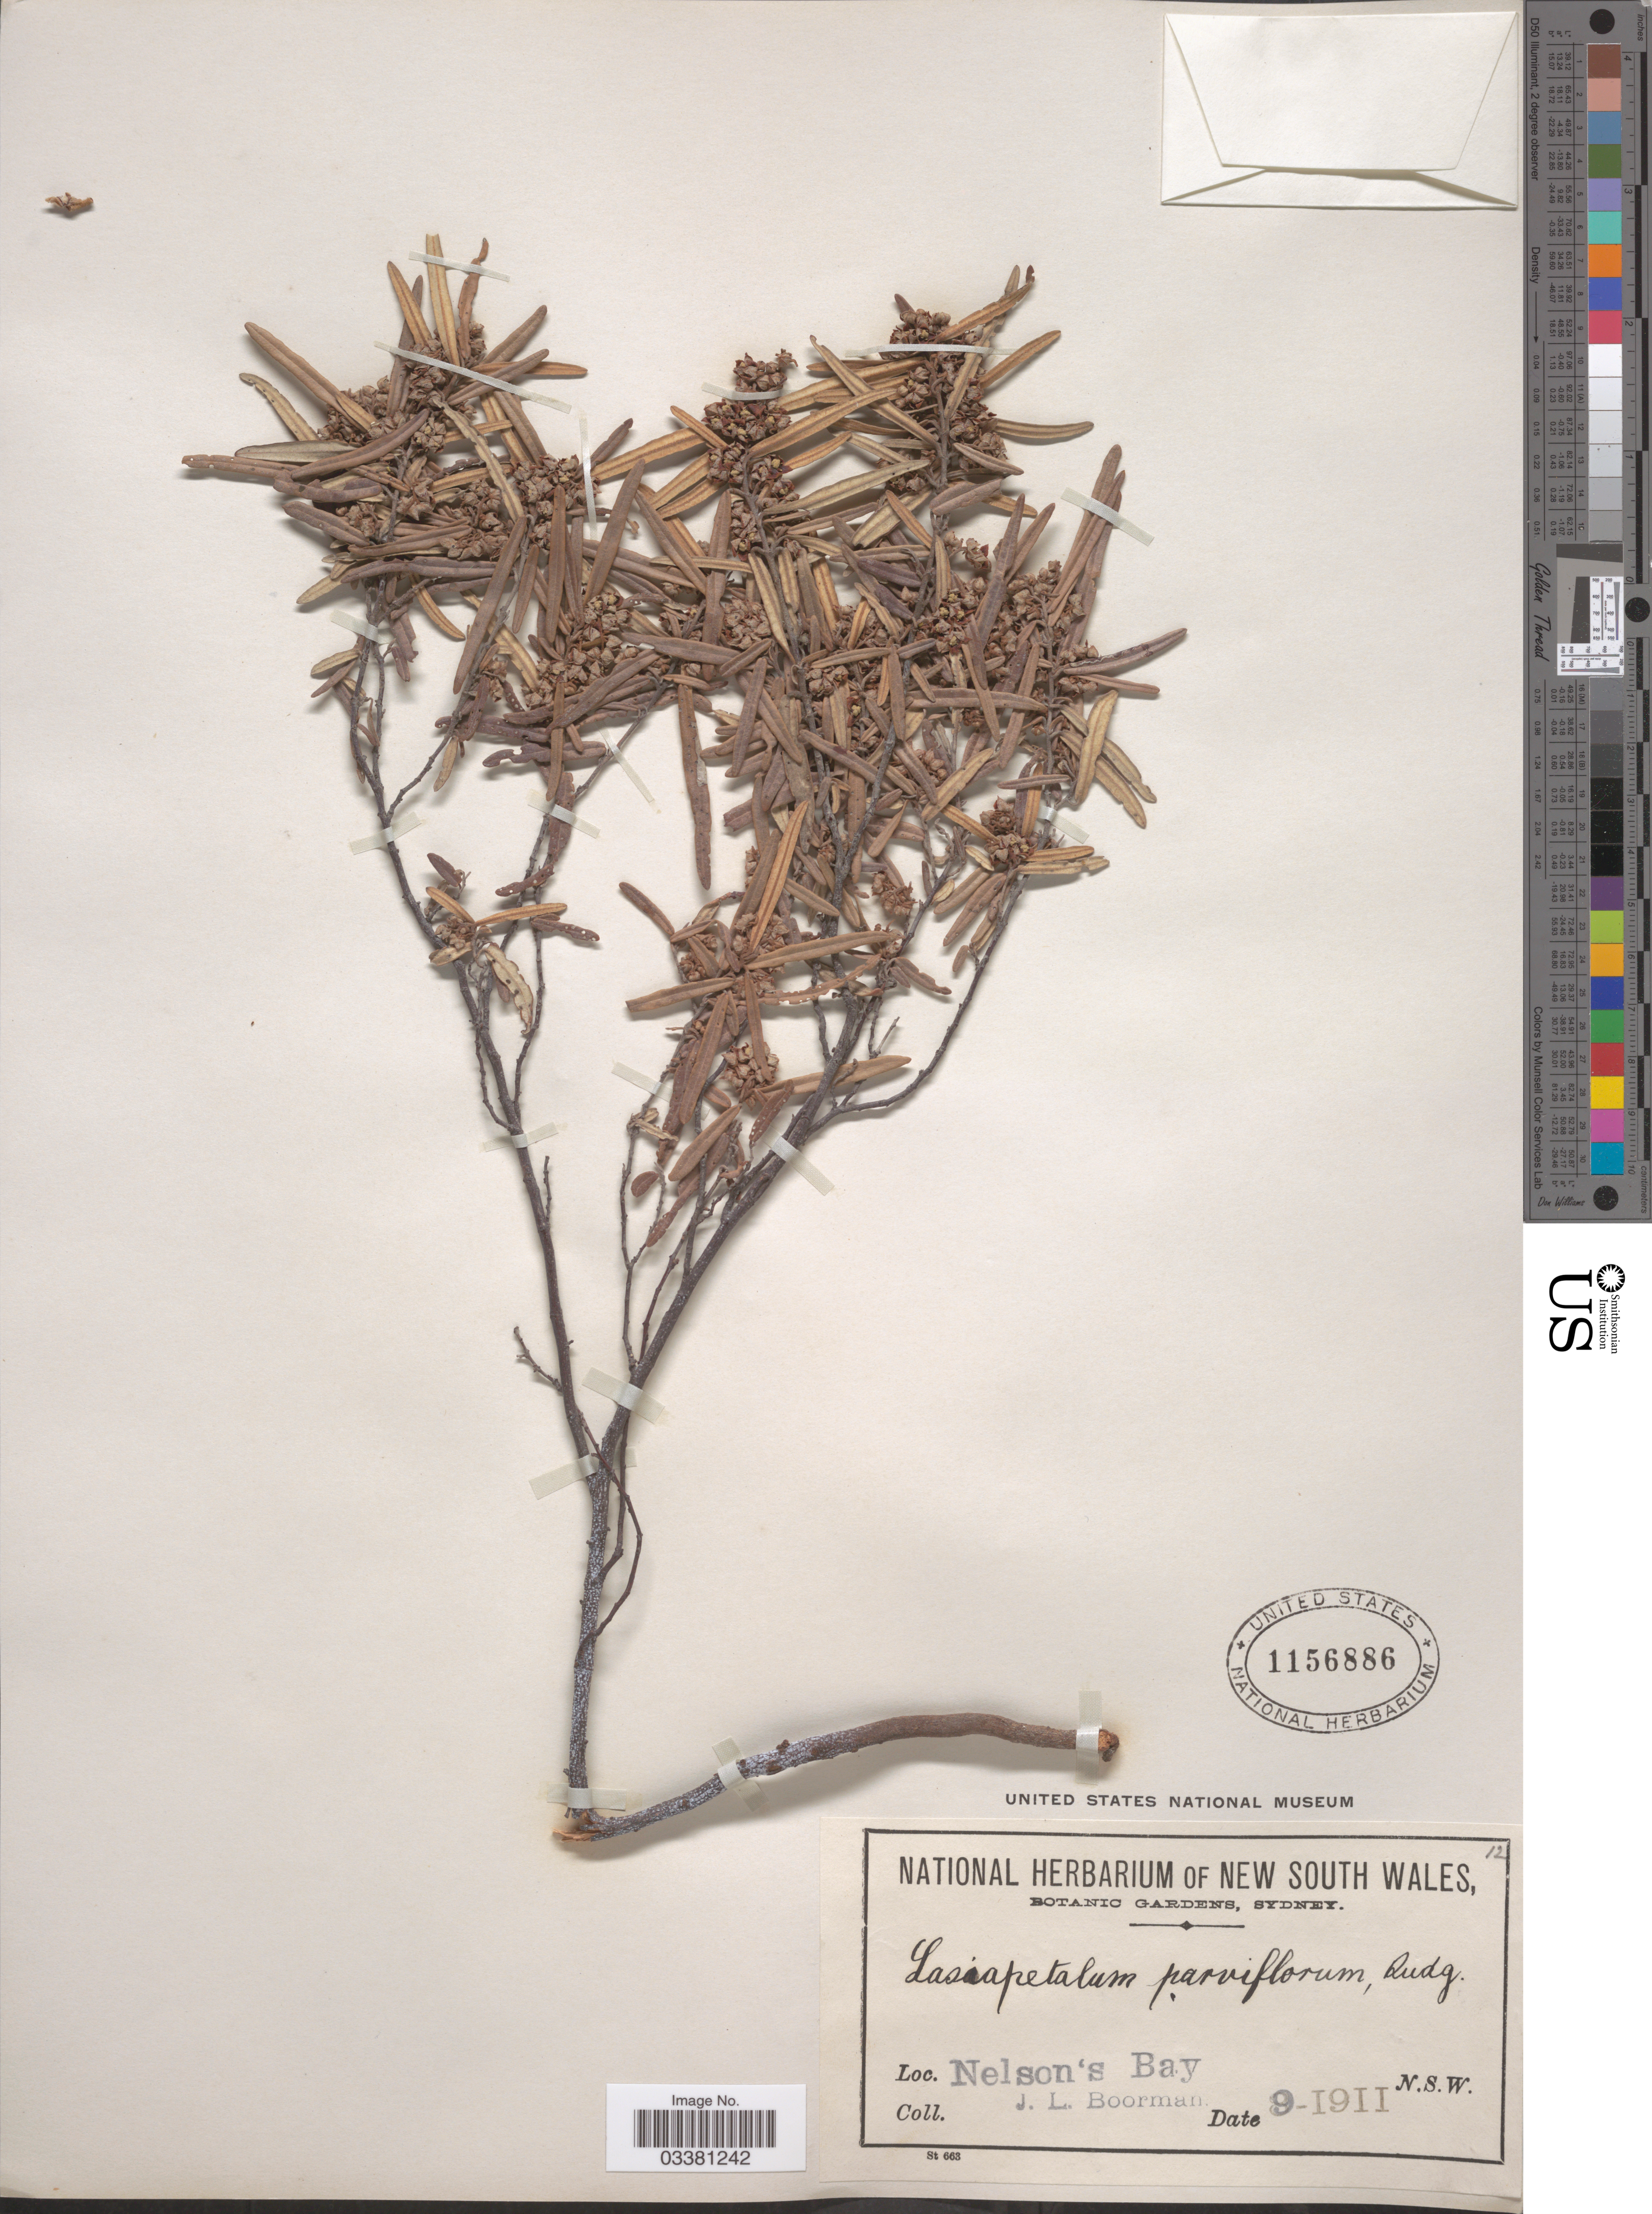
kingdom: Plantae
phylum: Tracheophyta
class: Magnoliopsida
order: Malvales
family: Malvaceae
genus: Lasiopetalum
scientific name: Lasiopetalum parviflorum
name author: Rudge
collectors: J. Boorman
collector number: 12?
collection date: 1911-09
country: Australia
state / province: New South Wales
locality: Nelson's Bay.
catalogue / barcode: US 1156886